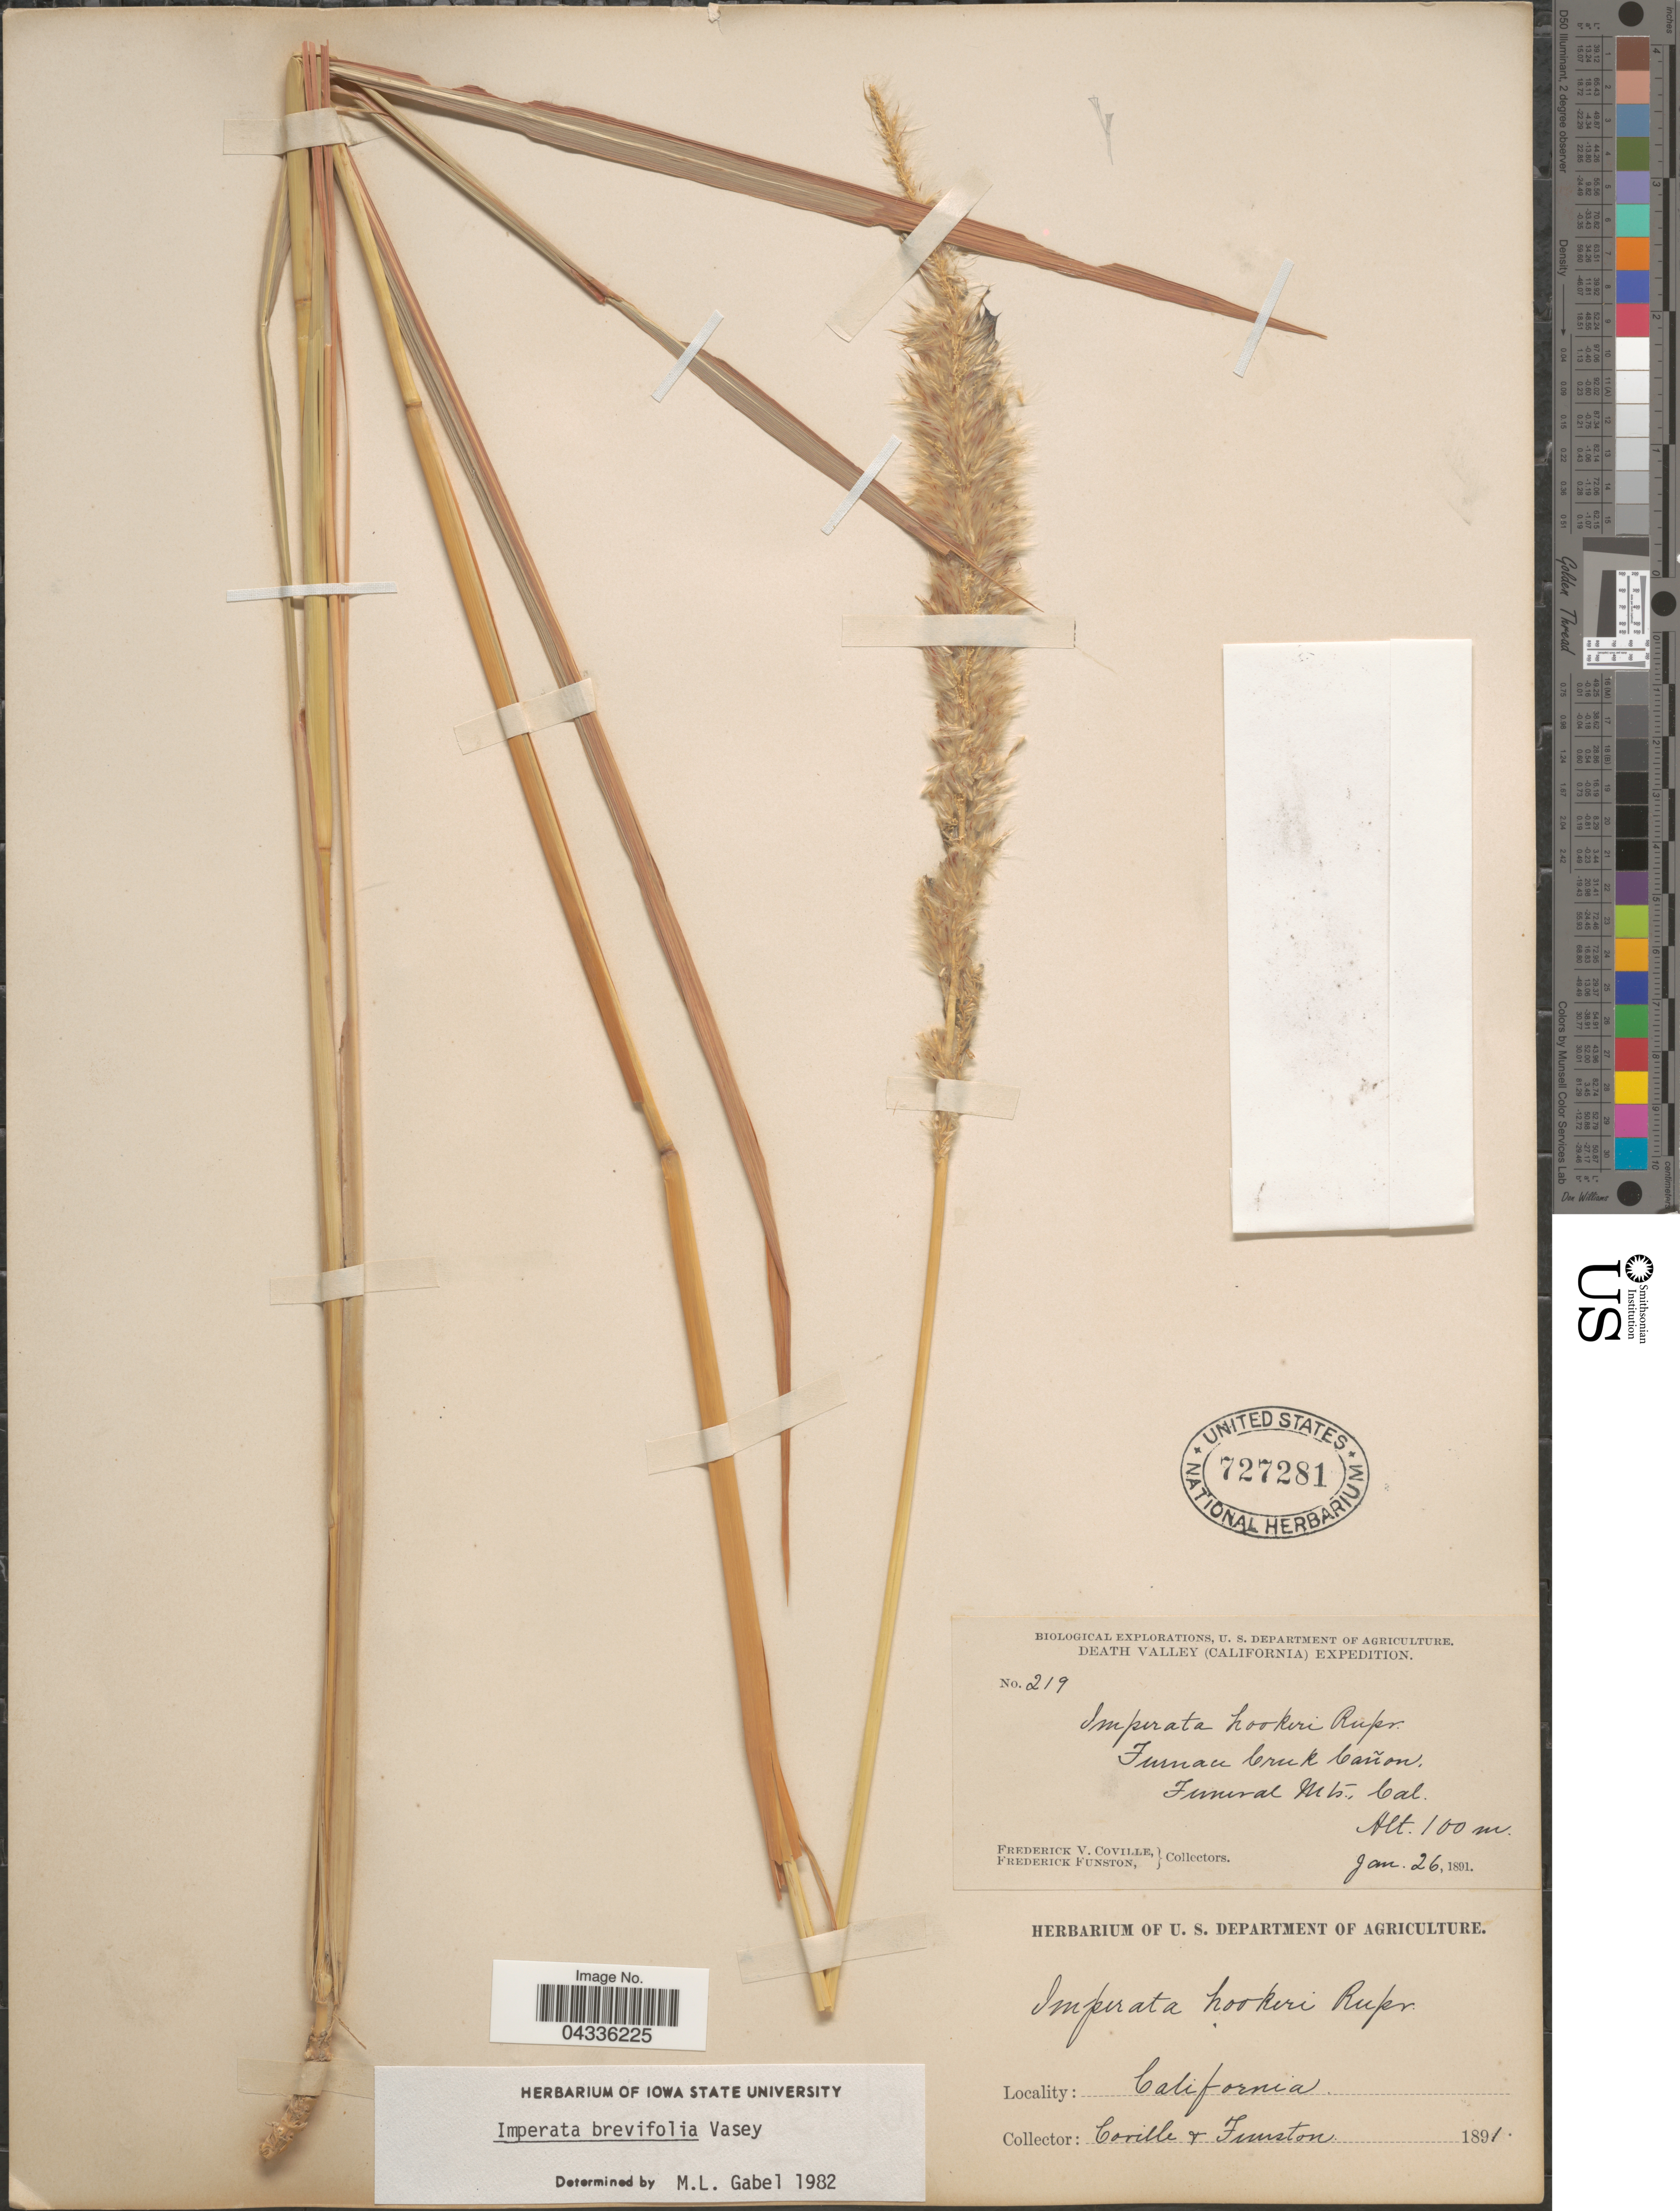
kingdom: Plantae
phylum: Tracheophyta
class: Liliopsida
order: Poales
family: Poaceae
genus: Imperata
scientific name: Imperata brevifolia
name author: Vasey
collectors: F. V. Coville & F. Funston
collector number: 219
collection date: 1891-01-26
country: United States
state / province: California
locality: Biological Explorations. Death Valley (California) Expedition. Furnace Creek Cañon, Funeral Mts.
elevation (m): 100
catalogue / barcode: US 727281